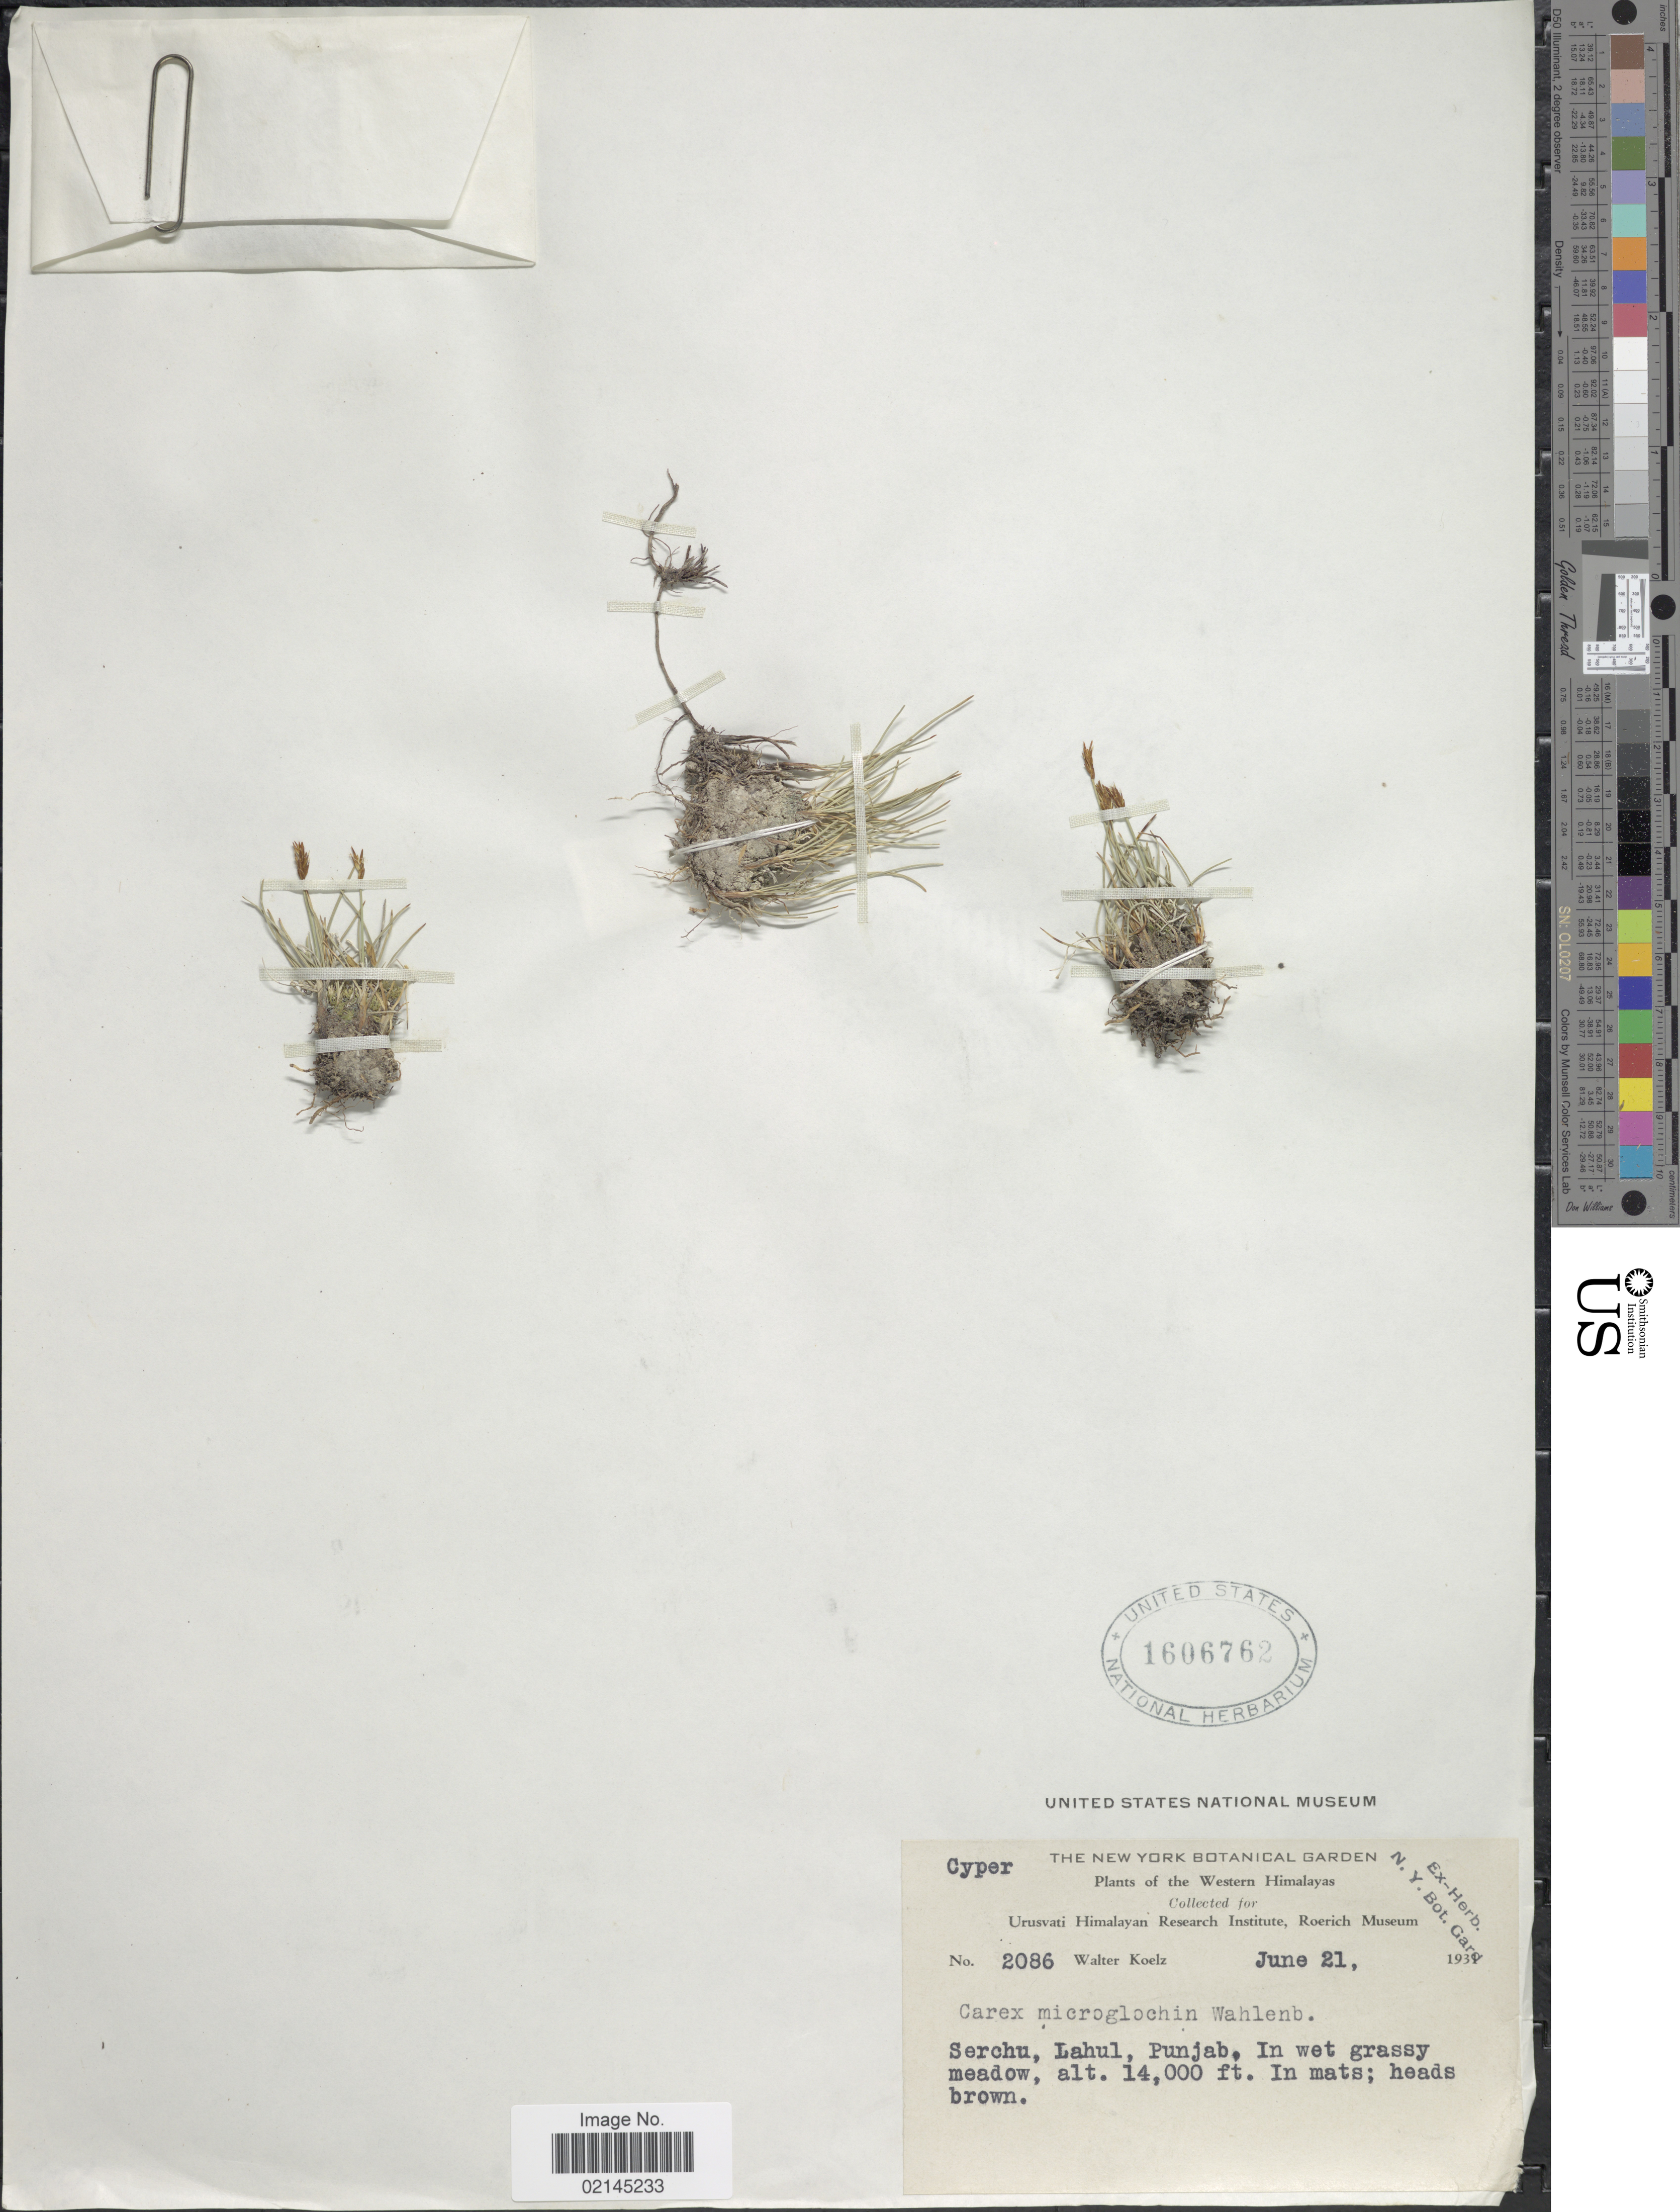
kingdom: Plantae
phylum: Tracheophyta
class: Liliopsida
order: Poales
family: Cyperaceae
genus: Carex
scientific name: Carex microglochin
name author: Wahlenb.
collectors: W. N. Koelz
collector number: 2086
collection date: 1931-06-21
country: India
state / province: Punjab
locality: Western Himalayas. Serchu, Lahul, Punjab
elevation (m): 4267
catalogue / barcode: US 1606762